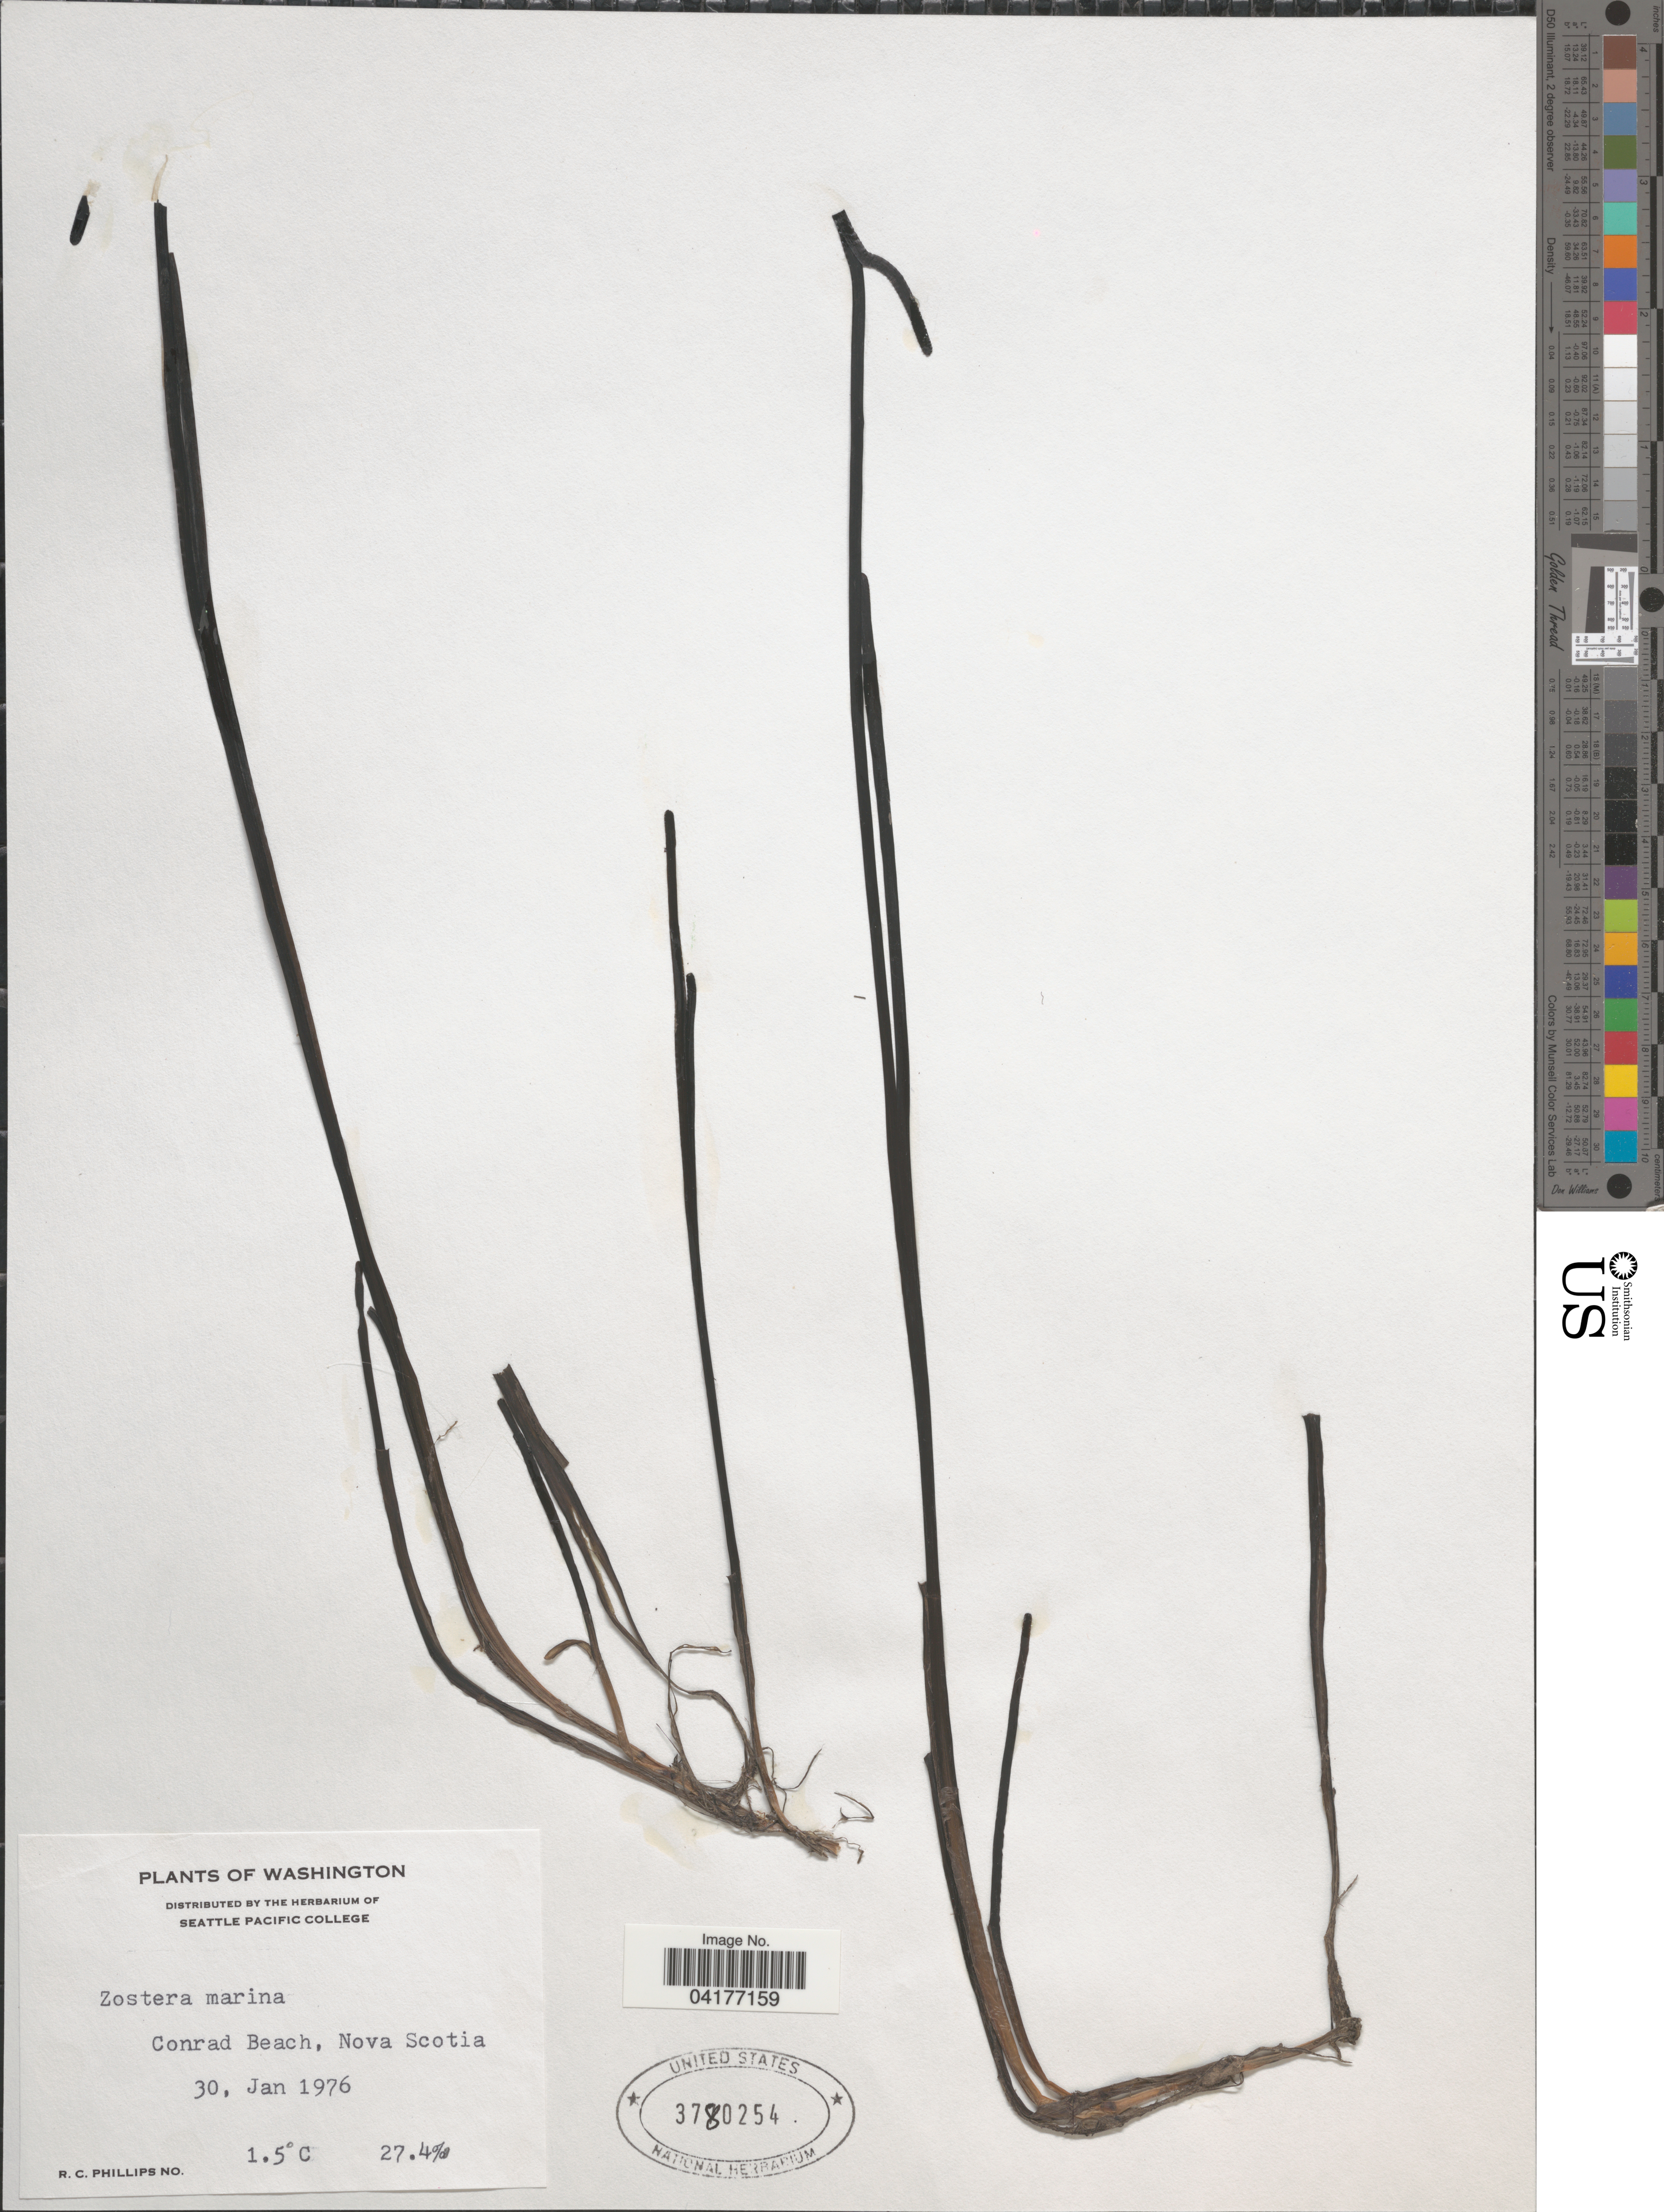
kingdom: Plantae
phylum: Tracheophyta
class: Liliopsida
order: Alismatales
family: Zosteraceae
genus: Zostera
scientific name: Zostera marina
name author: L.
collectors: R. C. Phillips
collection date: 1976-01-30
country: Canada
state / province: Nova Scotia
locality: Conrad Beach.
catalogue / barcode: US 3780254